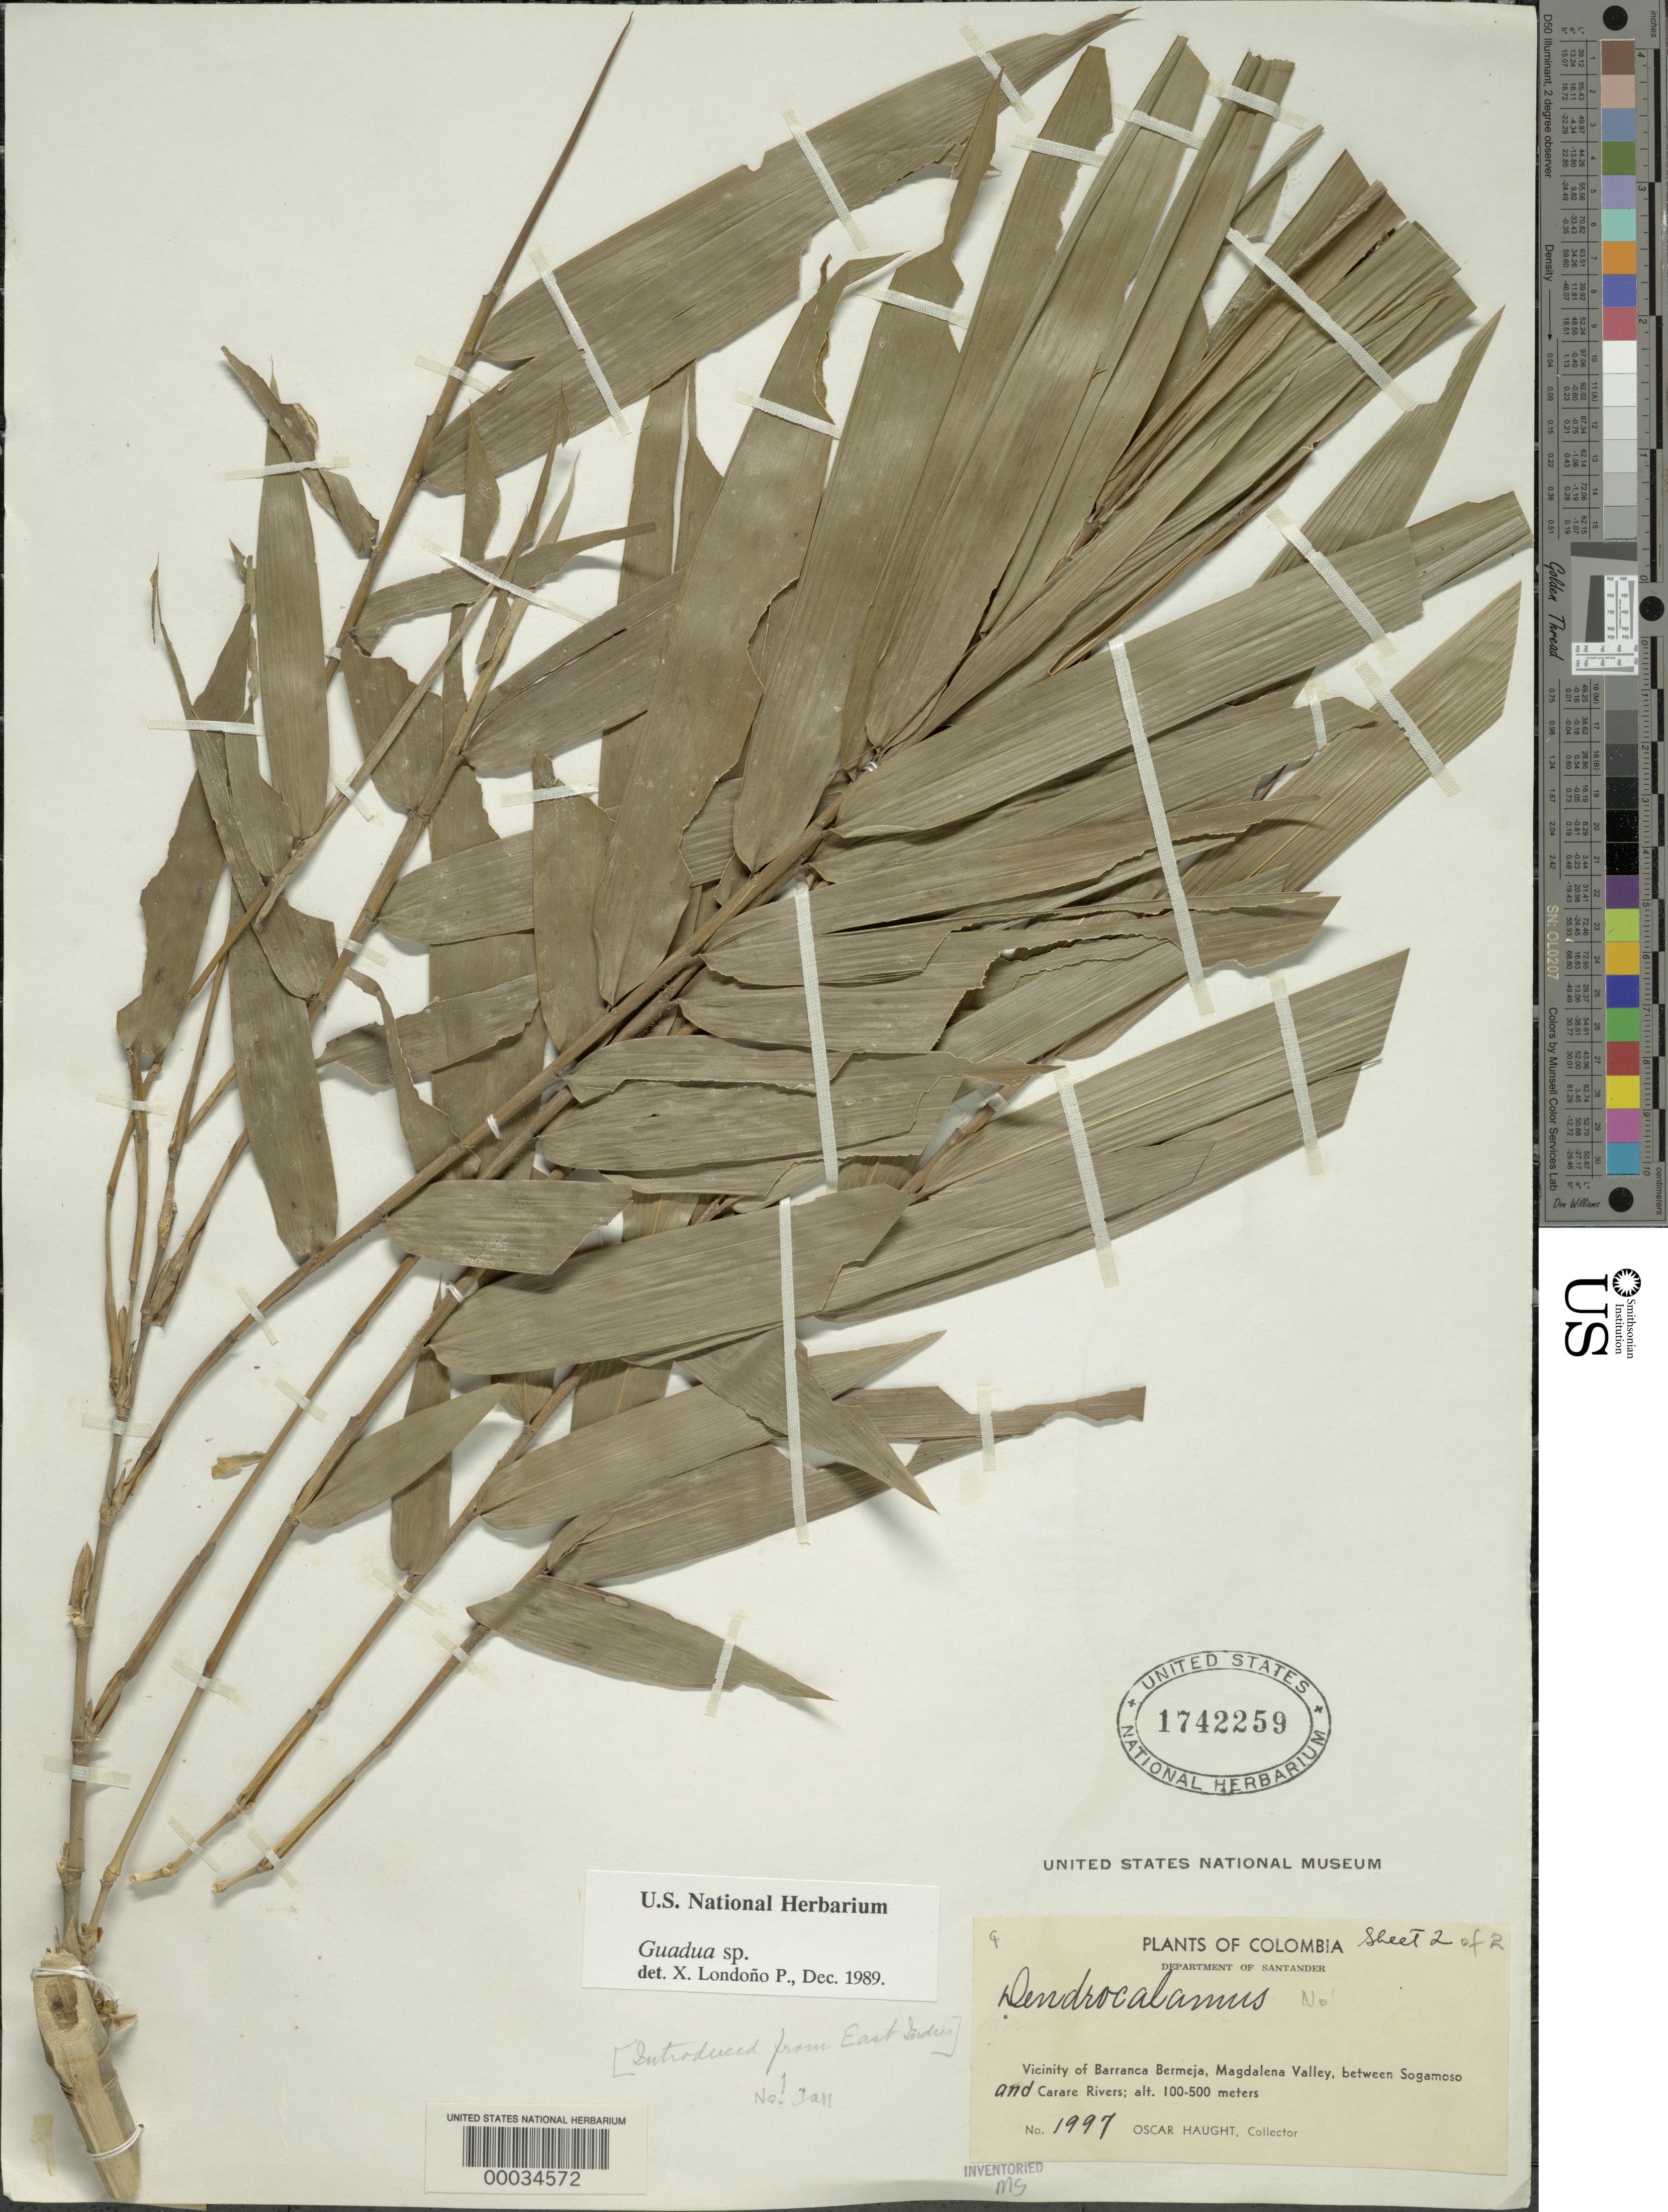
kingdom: Plantae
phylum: Tracheophyta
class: Liliopsida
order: Poales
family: Poaceae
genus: Guadua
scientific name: Guadua sp.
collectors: O. L. Haught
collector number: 1997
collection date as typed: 01 Oct 1936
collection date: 1936-10-01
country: Colombia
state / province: Santander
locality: Vicinity of Barrancabermeja, Magdelena Valley, between Sogamoso and Carare Rivers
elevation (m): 100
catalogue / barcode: US 1742259